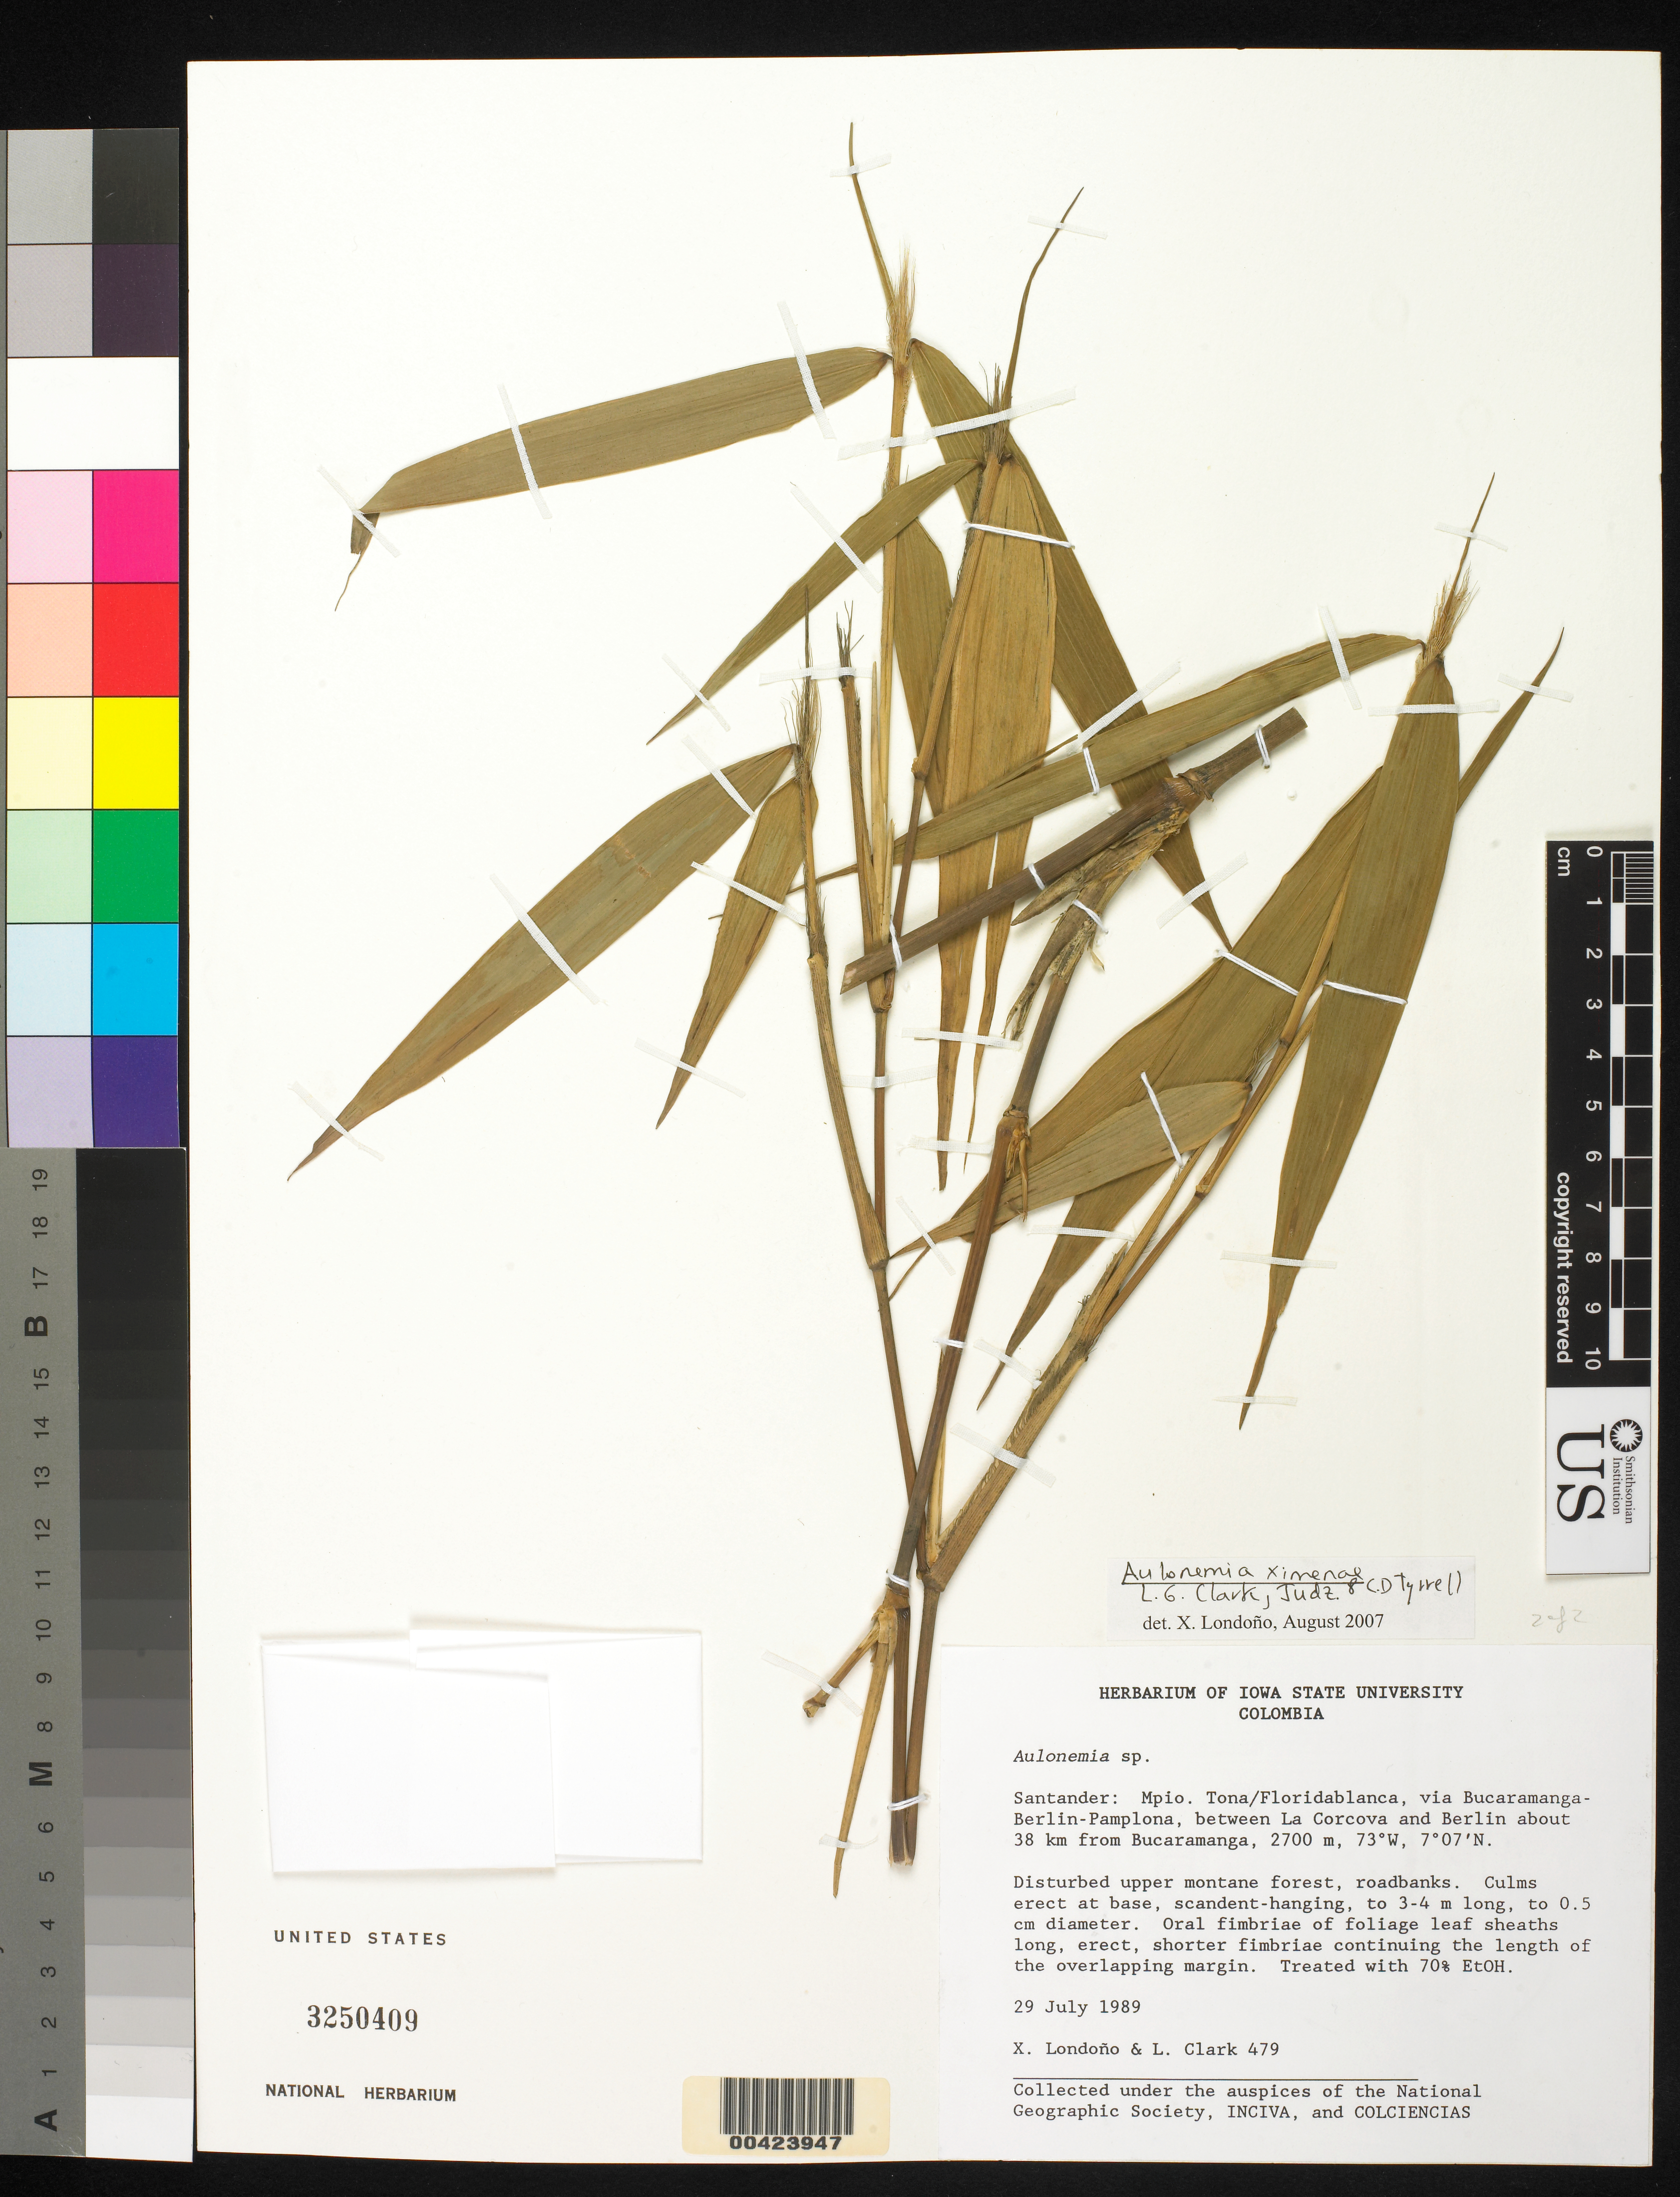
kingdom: Plantae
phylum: Tracheophyta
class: Liliopsida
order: Poales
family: Poaceae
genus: Aulonemia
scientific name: Aulonemia ximenae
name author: L.G. Clark et al.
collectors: X. Londoño & L. G. Clark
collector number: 479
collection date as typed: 29 Jul 1989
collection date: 1989-07-29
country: Colombia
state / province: Santander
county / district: Floridablanca / Tona Mun.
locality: Via Bucaramanga - Berlin - Pamplona, between La Corcova and Berlin, about 38 km from Bucaramanga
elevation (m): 2700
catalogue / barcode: US 3250409